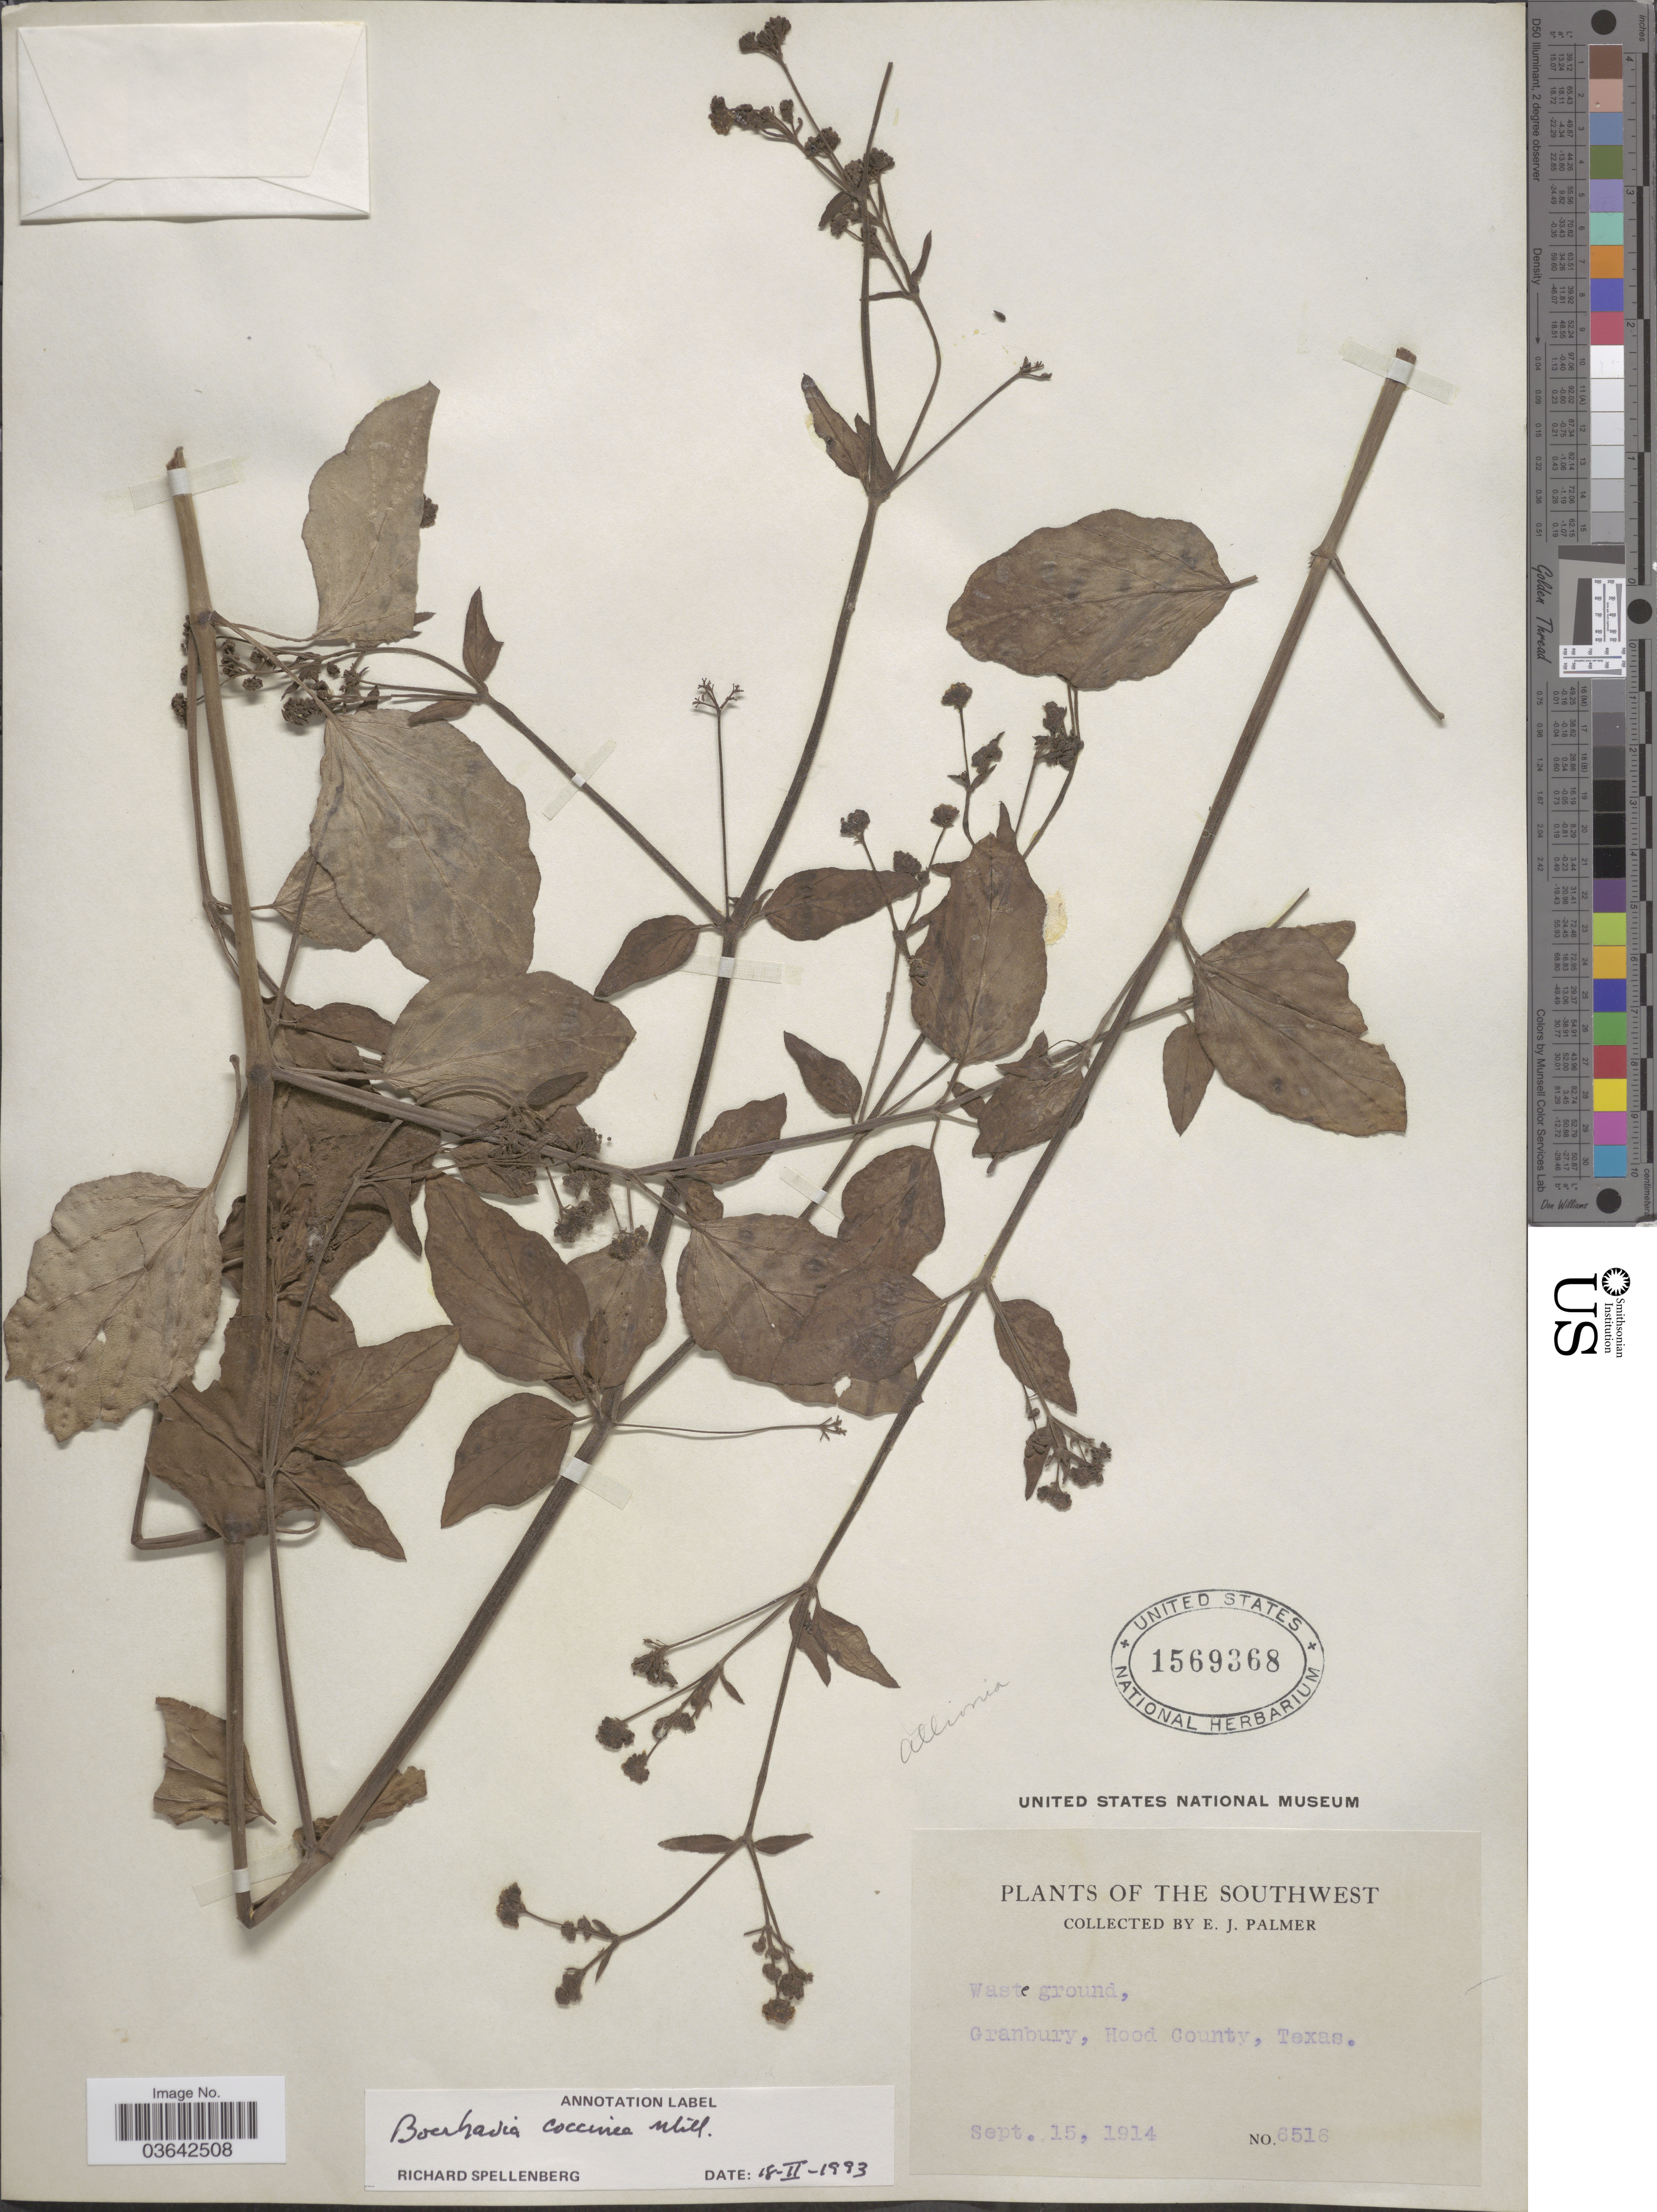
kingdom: Plantae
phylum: Tracheophyta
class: Magnoliopsida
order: Caryophyllales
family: Nyctaginaceae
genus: Boerhavia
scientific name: Boerhavia coccinea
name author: Mill.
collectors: E. J. Palmer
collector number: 6516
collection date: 1914-09-15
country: United States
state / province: Texas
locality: The Southwest. Granbury, Hood County.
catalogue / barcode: US 1569368